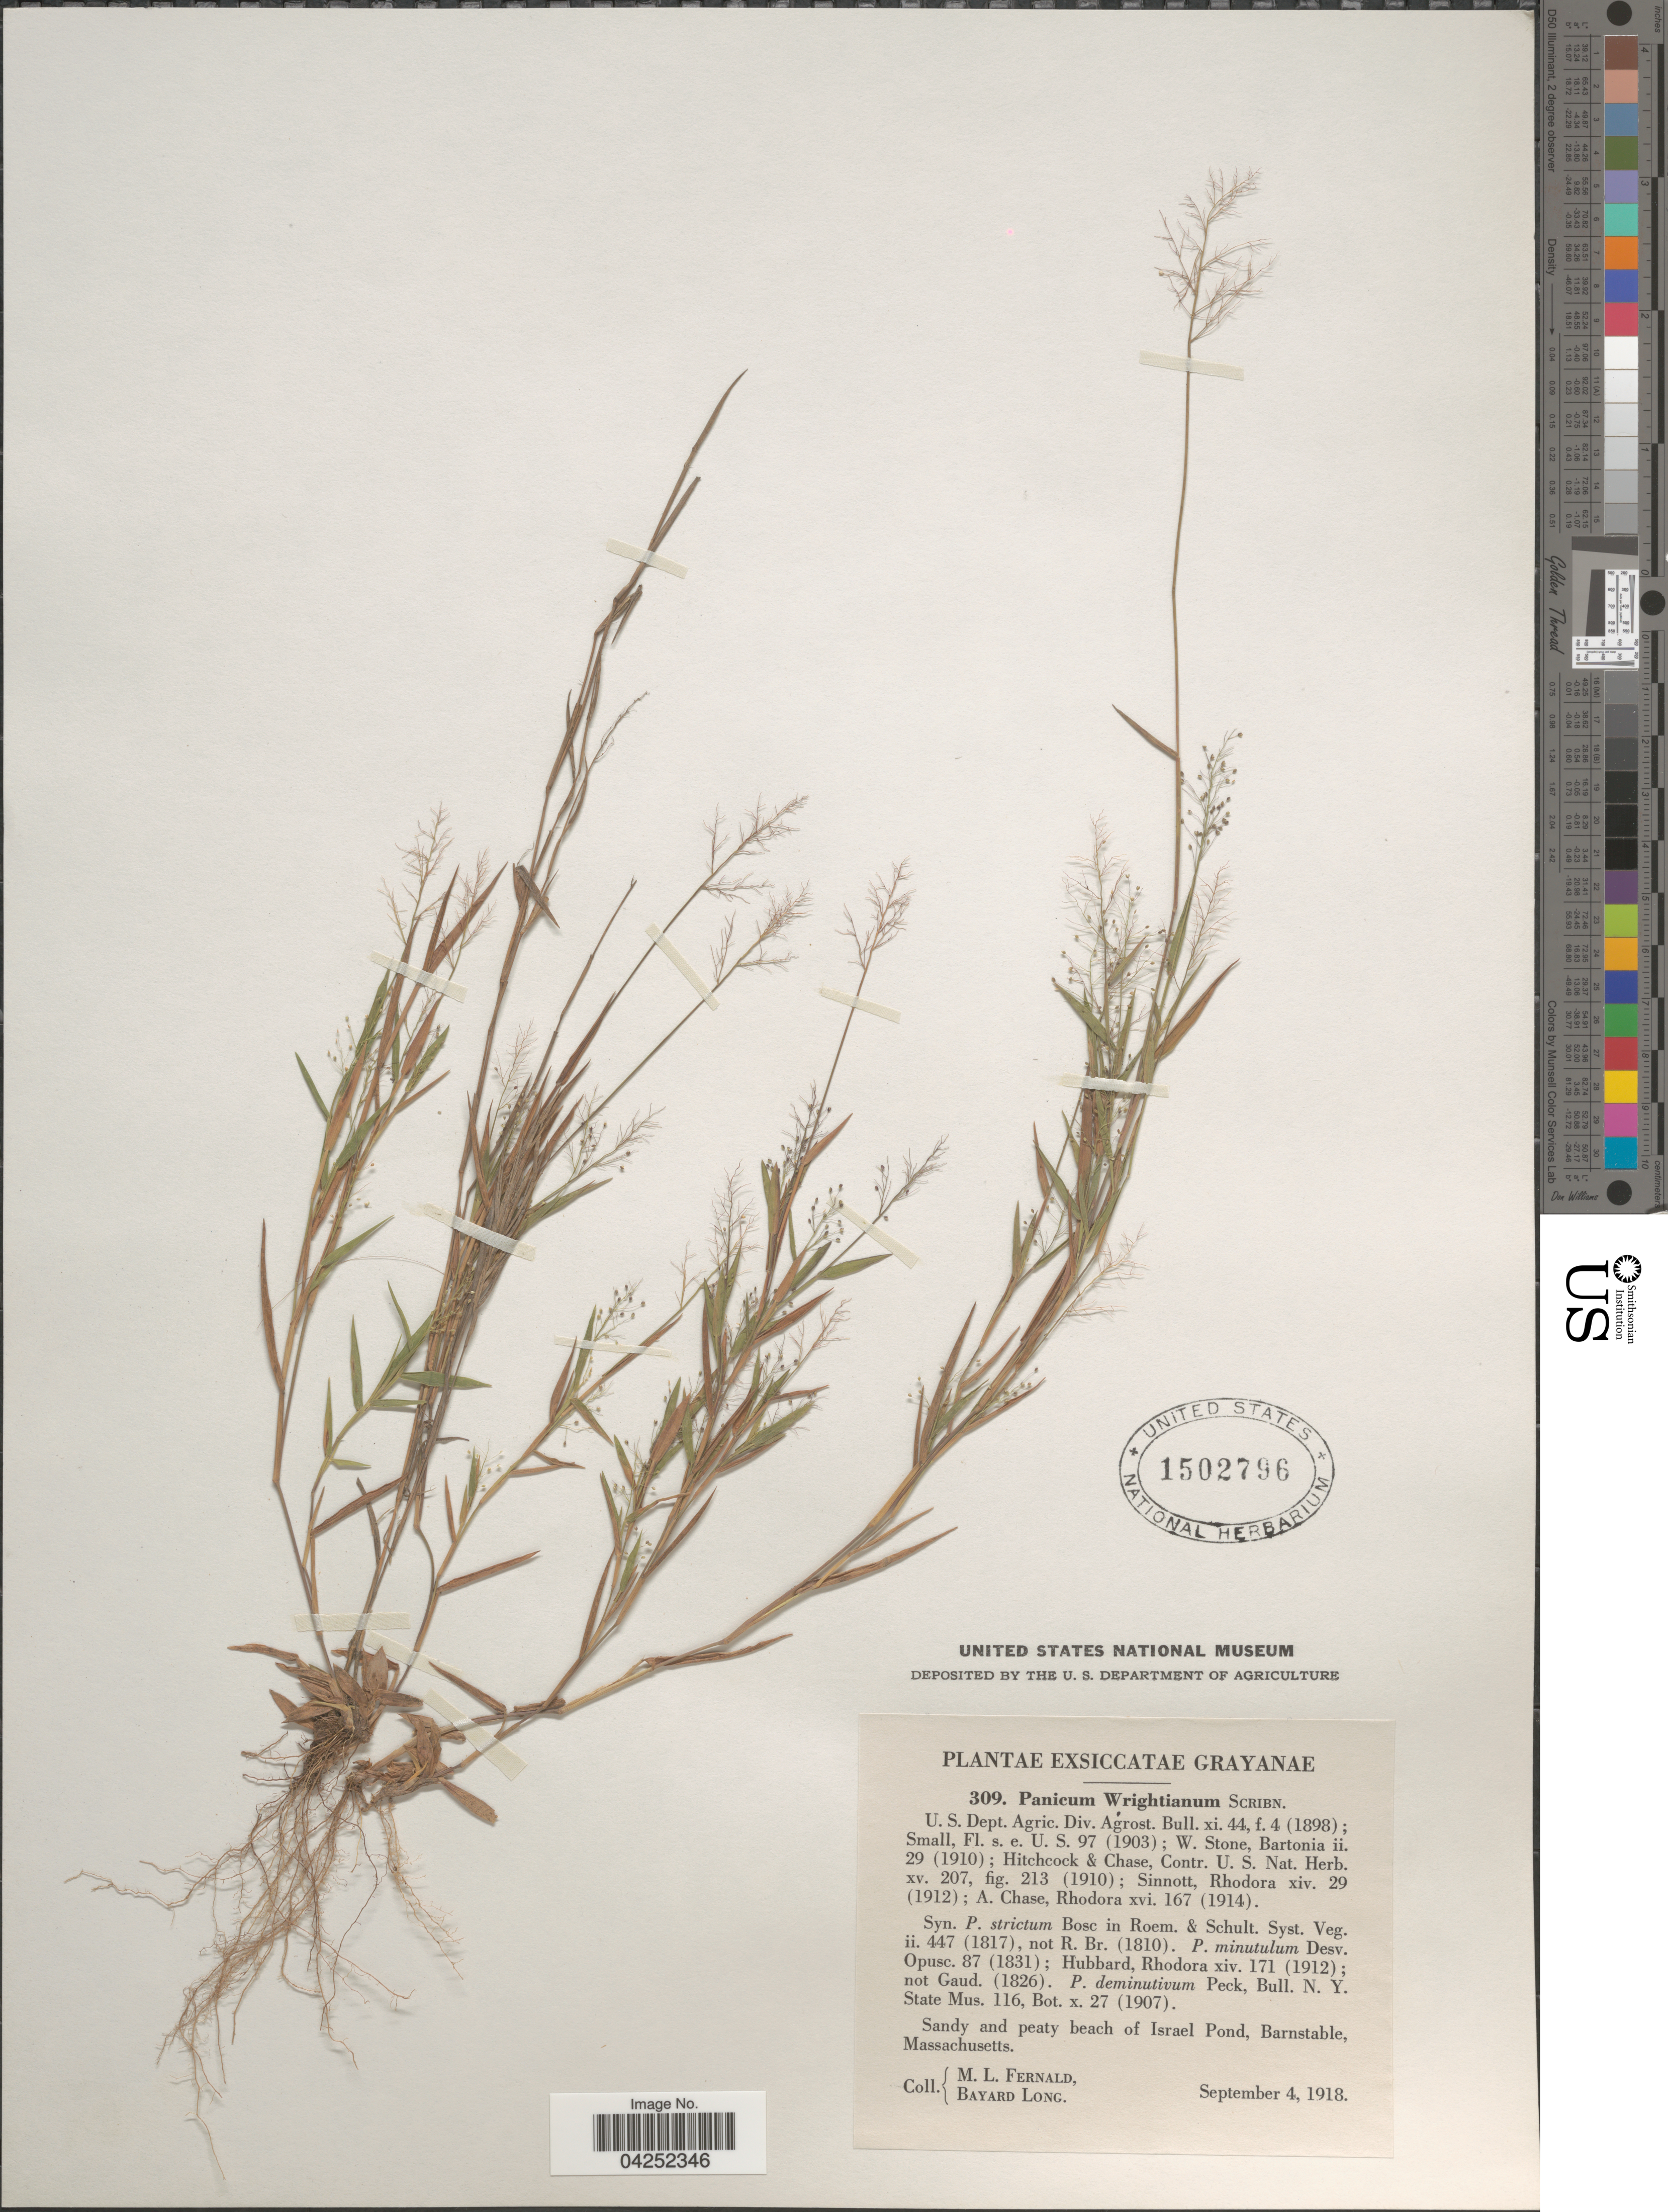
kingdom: Plantae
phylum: Tracheophyta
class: Liliopsida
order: Poales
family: Poaceae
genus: Dichanthelium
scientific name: Dichanthelium acuminatum var. longiligulatum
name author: (Nash) Gould & C.A. Clark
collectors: M. L. Fernald & B. Long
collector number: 309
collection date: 1918-09-04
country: United States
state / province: Massachusetts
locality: Sandy and peaty beach of Israel Pond, Barnstable.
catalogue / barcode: US 1502796